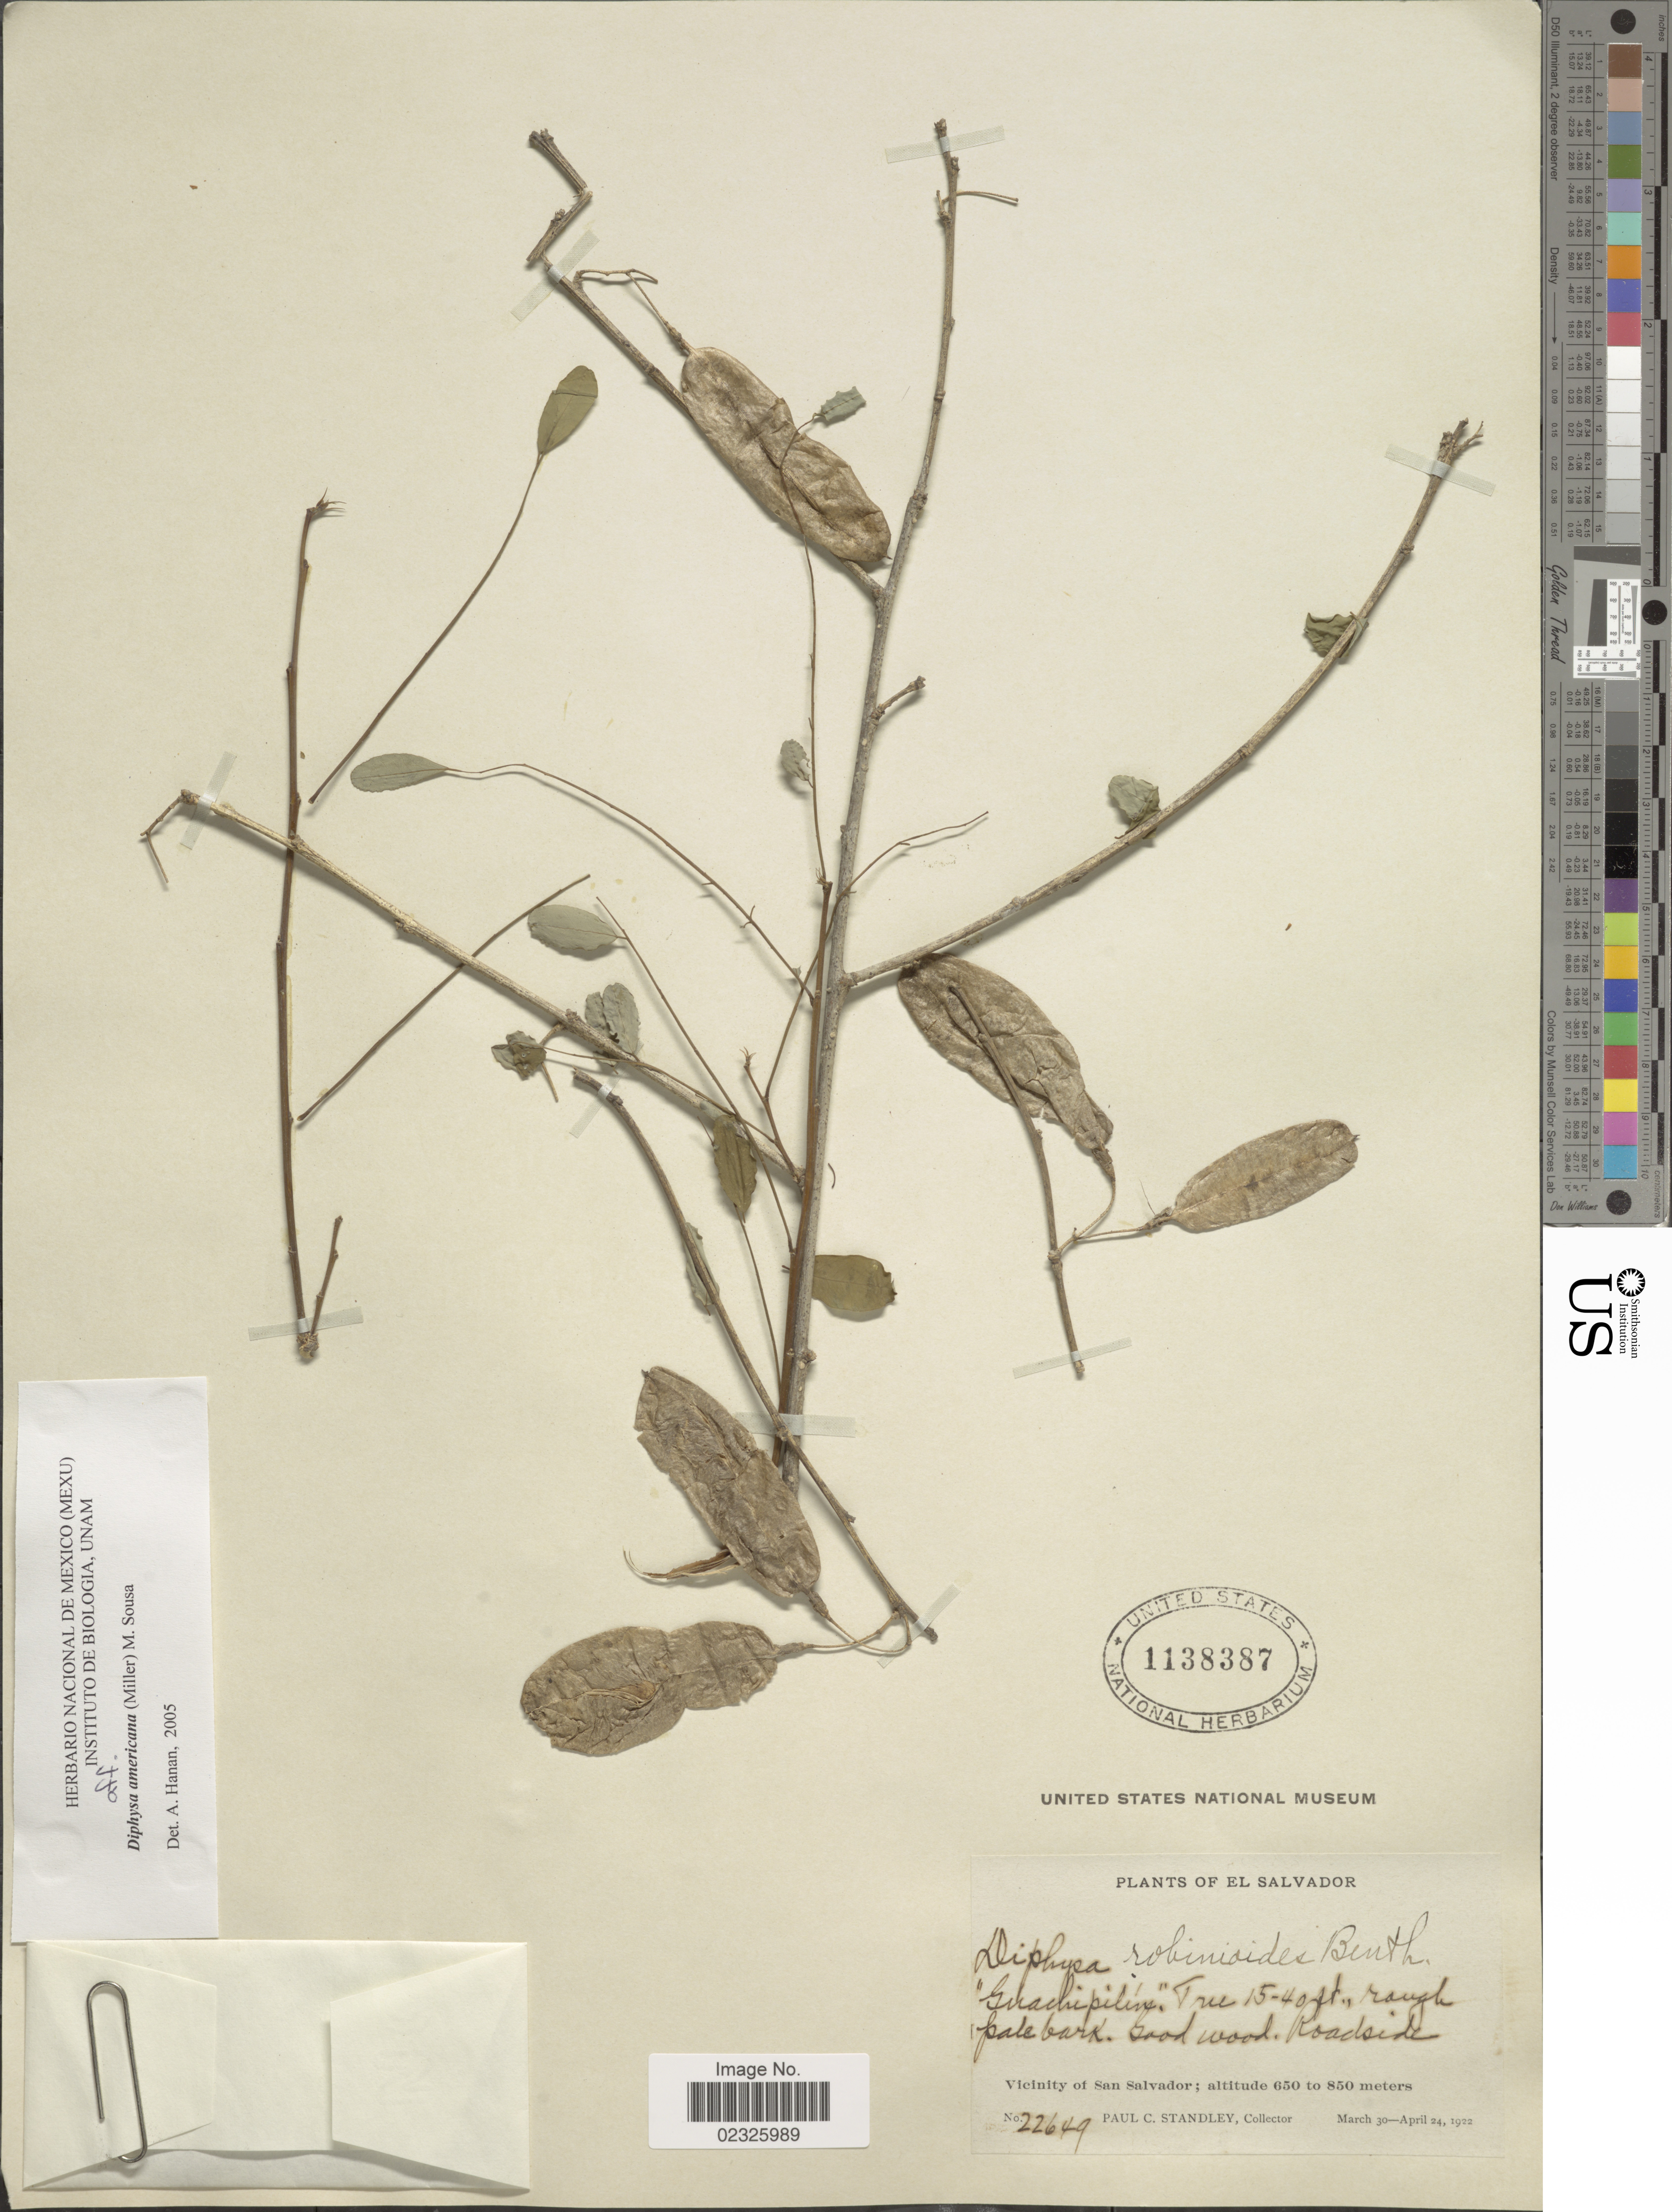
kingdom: Plantae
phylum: Tracheophyta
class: Magnoliopsida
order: Fabales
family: Fabaceae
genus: Diphysa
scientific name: Diphysa americana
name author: (Mill.) M. Sousa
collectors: P. C. Standley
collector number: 22649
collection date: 1922-03-30/1922-04-24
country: El Salvador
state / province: San Salvador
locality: Rough pale bark, Good wood, roadside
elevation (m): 650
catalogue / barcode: US 1138387